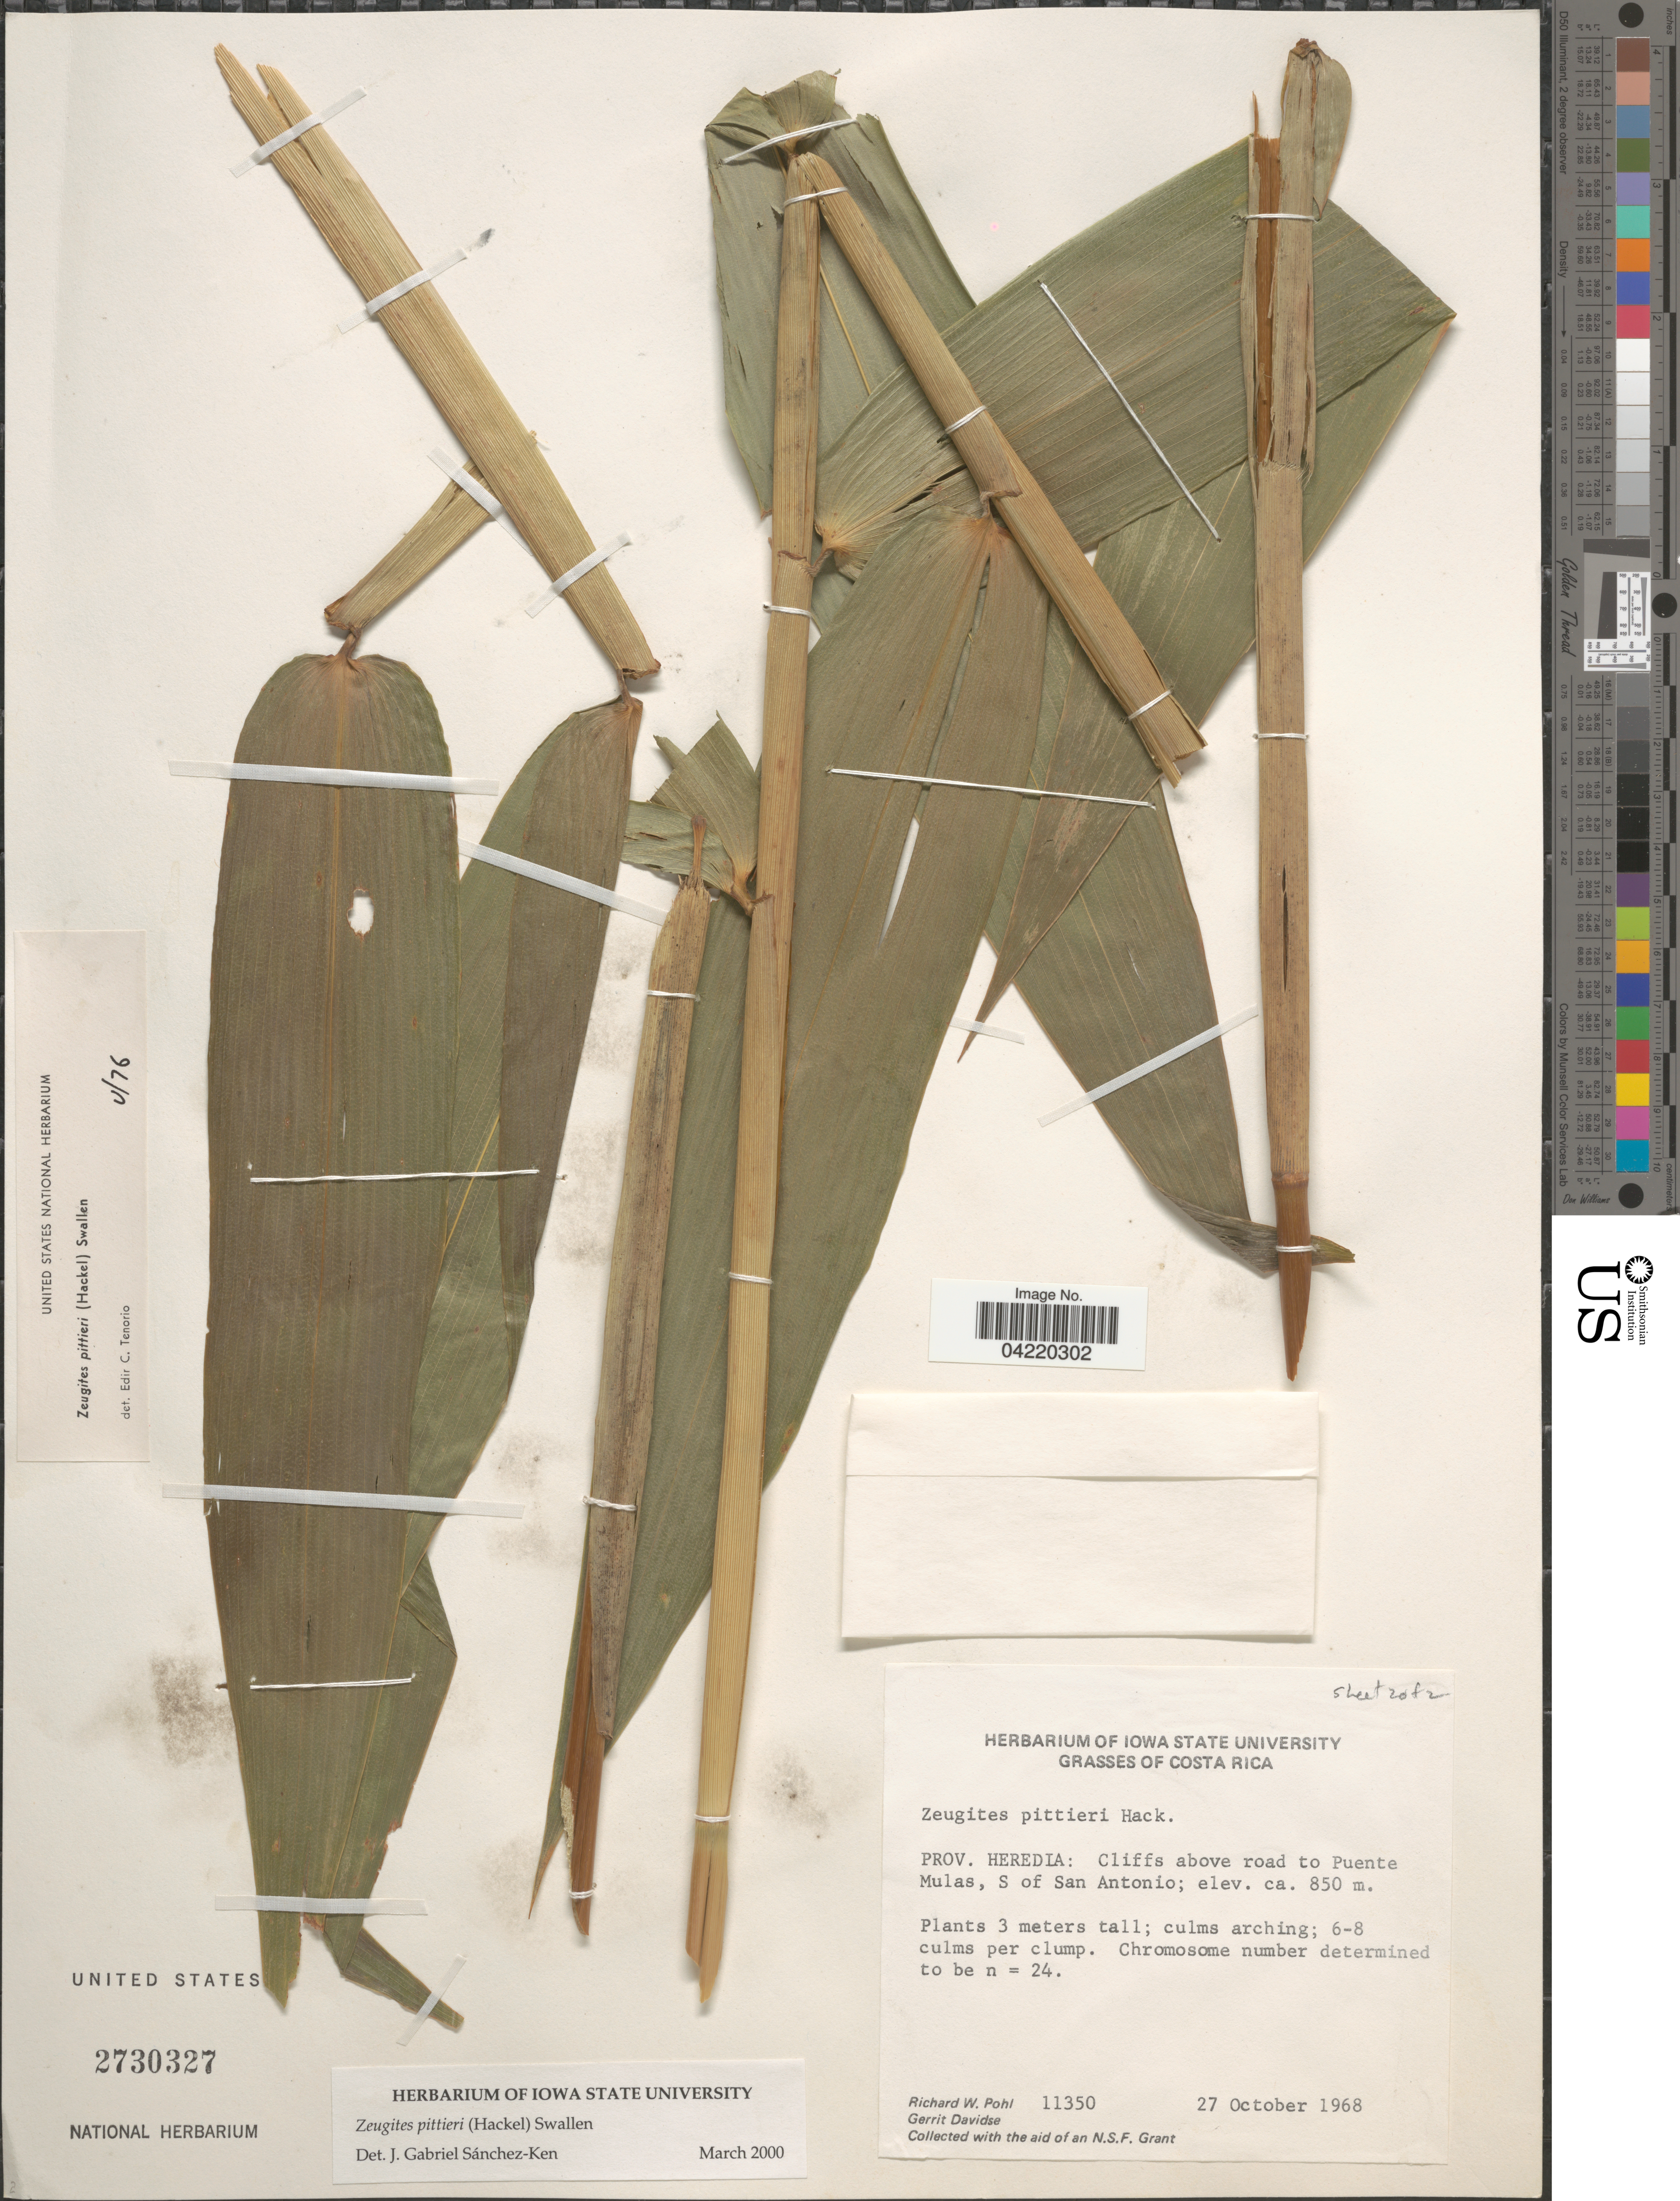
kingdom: Plantae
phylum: Tracheophyta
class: Liliopsida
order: Poales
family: Poaceae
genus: Zeugites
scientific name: Zeugites pittieri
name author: Hack.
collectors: R. W. Pohl & G. Davidse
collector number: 11350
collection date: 1968-10-27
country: Costa Rica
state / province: Heredia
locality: Cliffs above road to Puente Mulas, S of San Antonio.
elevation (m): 850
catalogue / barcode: US 2730327